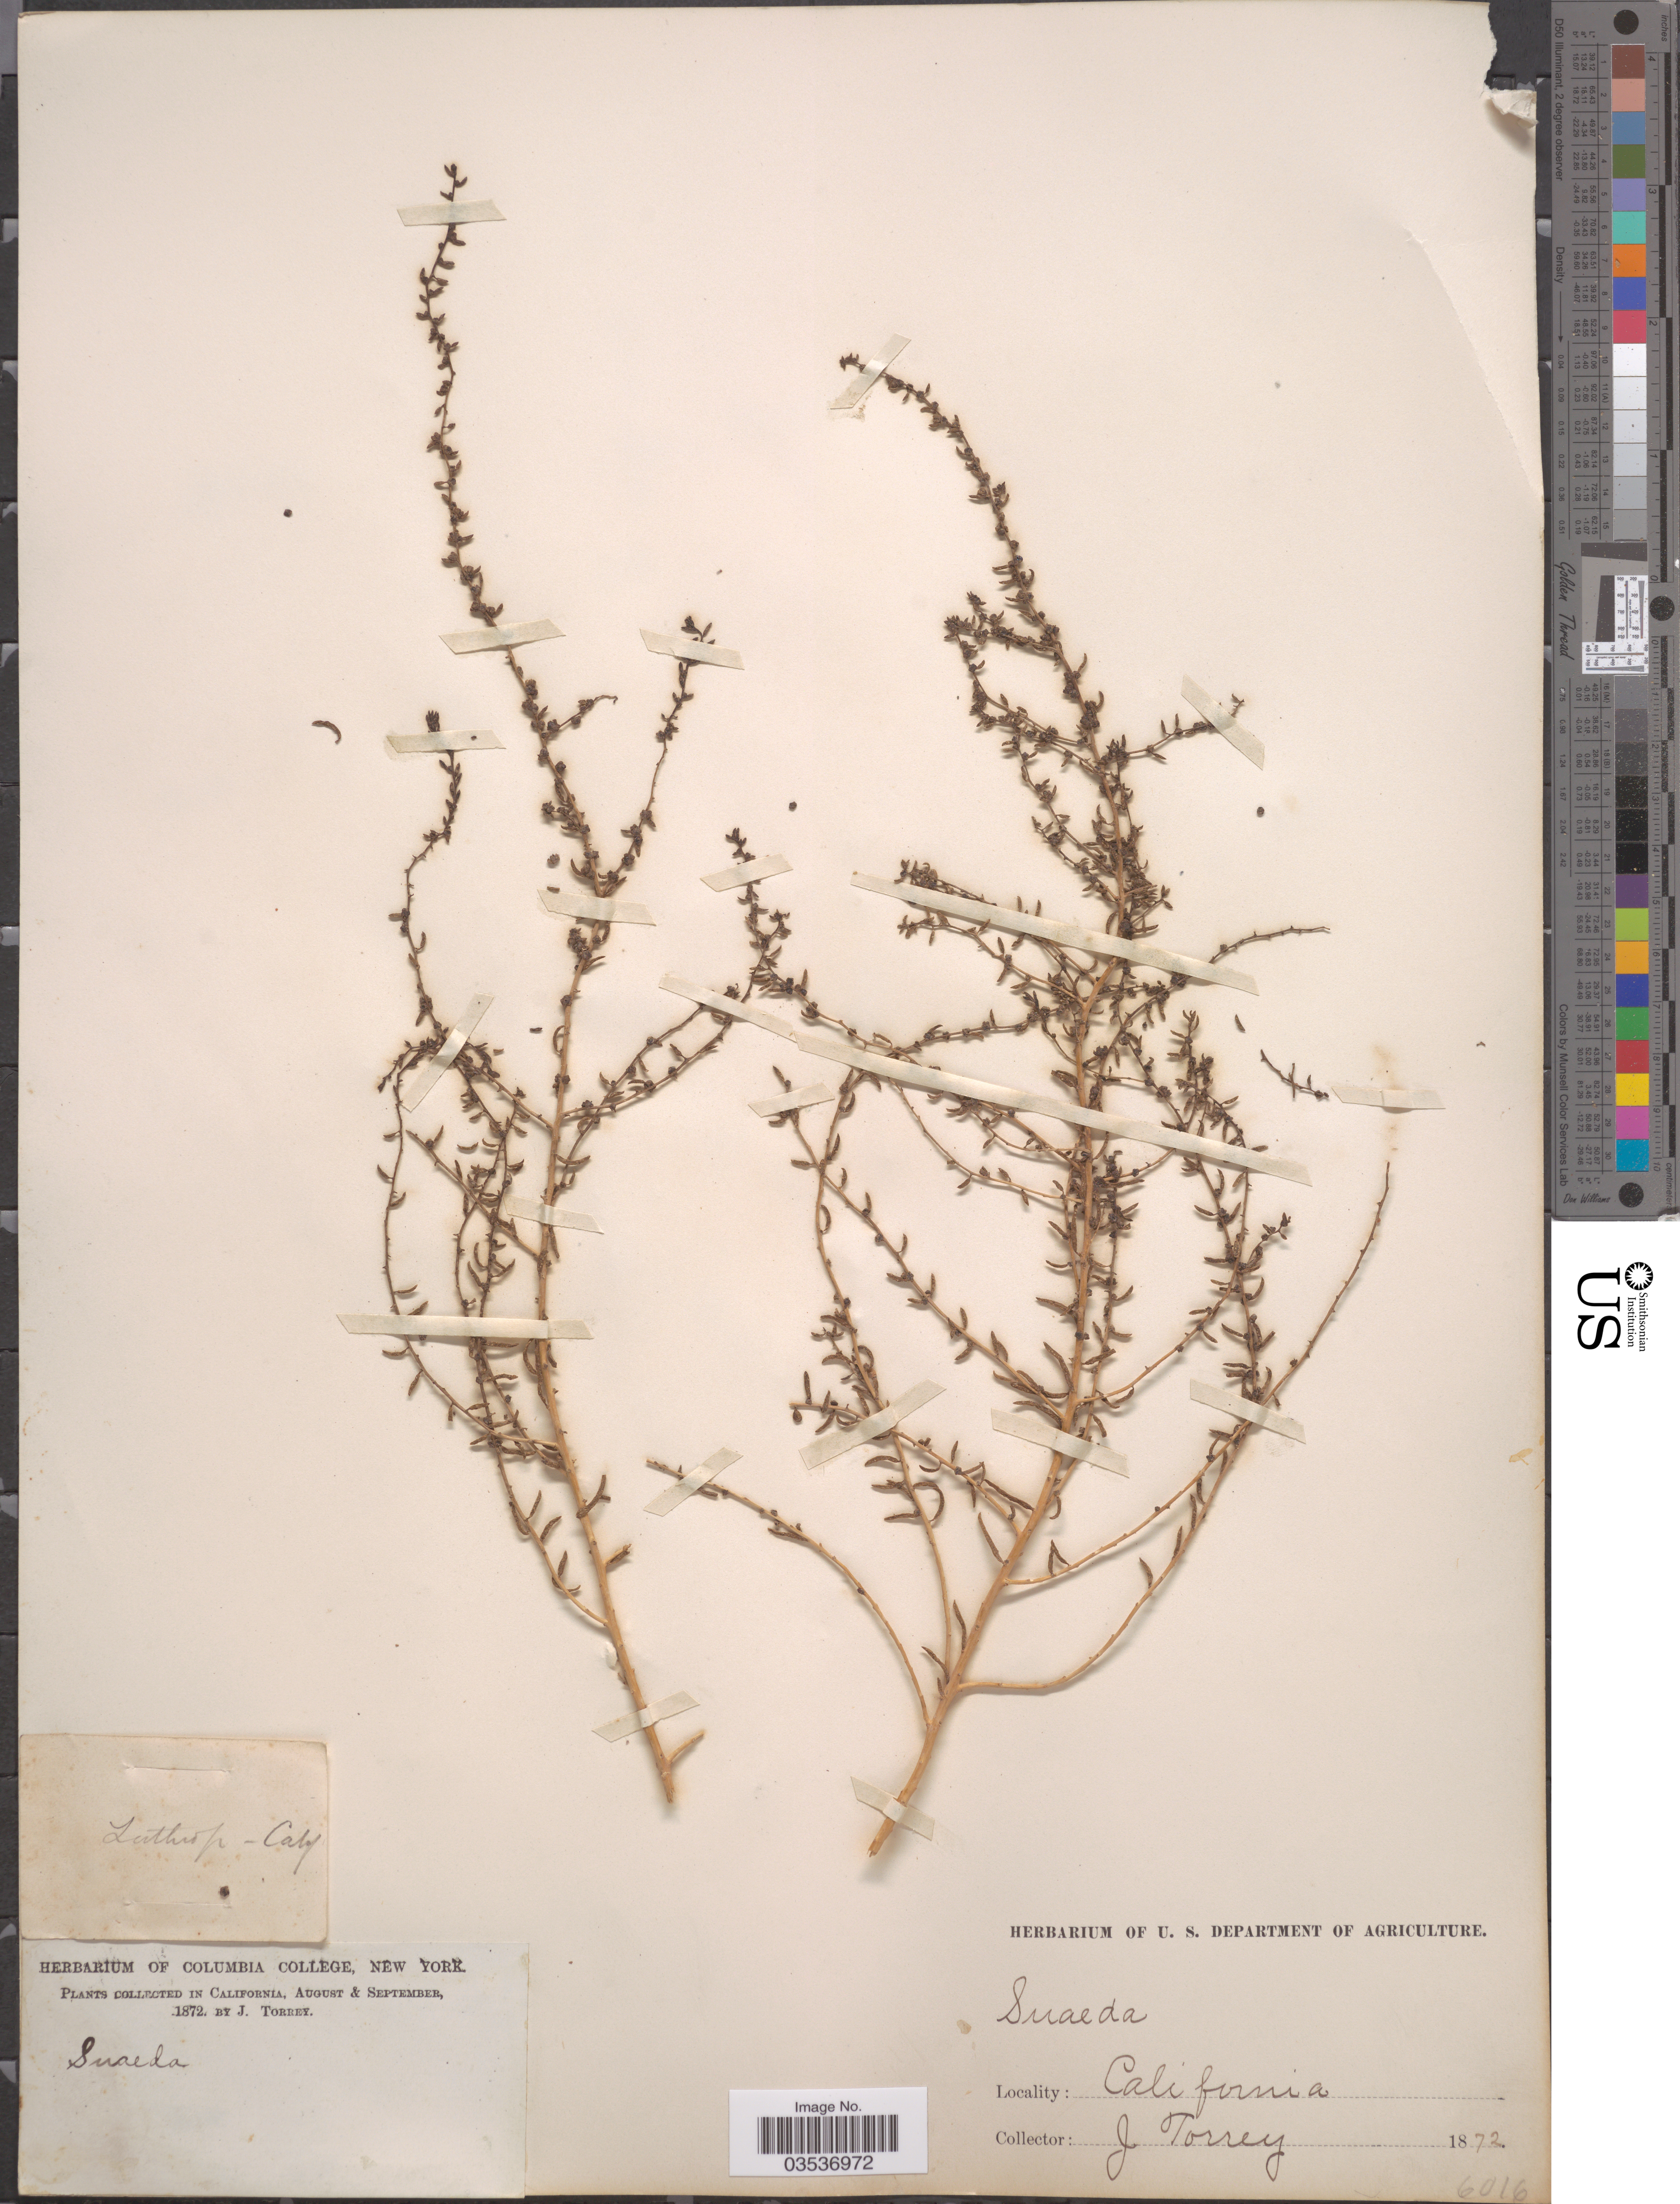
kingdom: Plantae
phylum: Tracheophyta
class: Magnoliopsida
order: Caryophyllales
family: Amaranthaceae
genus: Suaeda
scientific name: Suaeda nigra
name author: (Raf.) J.F. Macbr.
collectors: J. Torrey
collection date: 1872-08/1872-09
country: United States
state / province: California